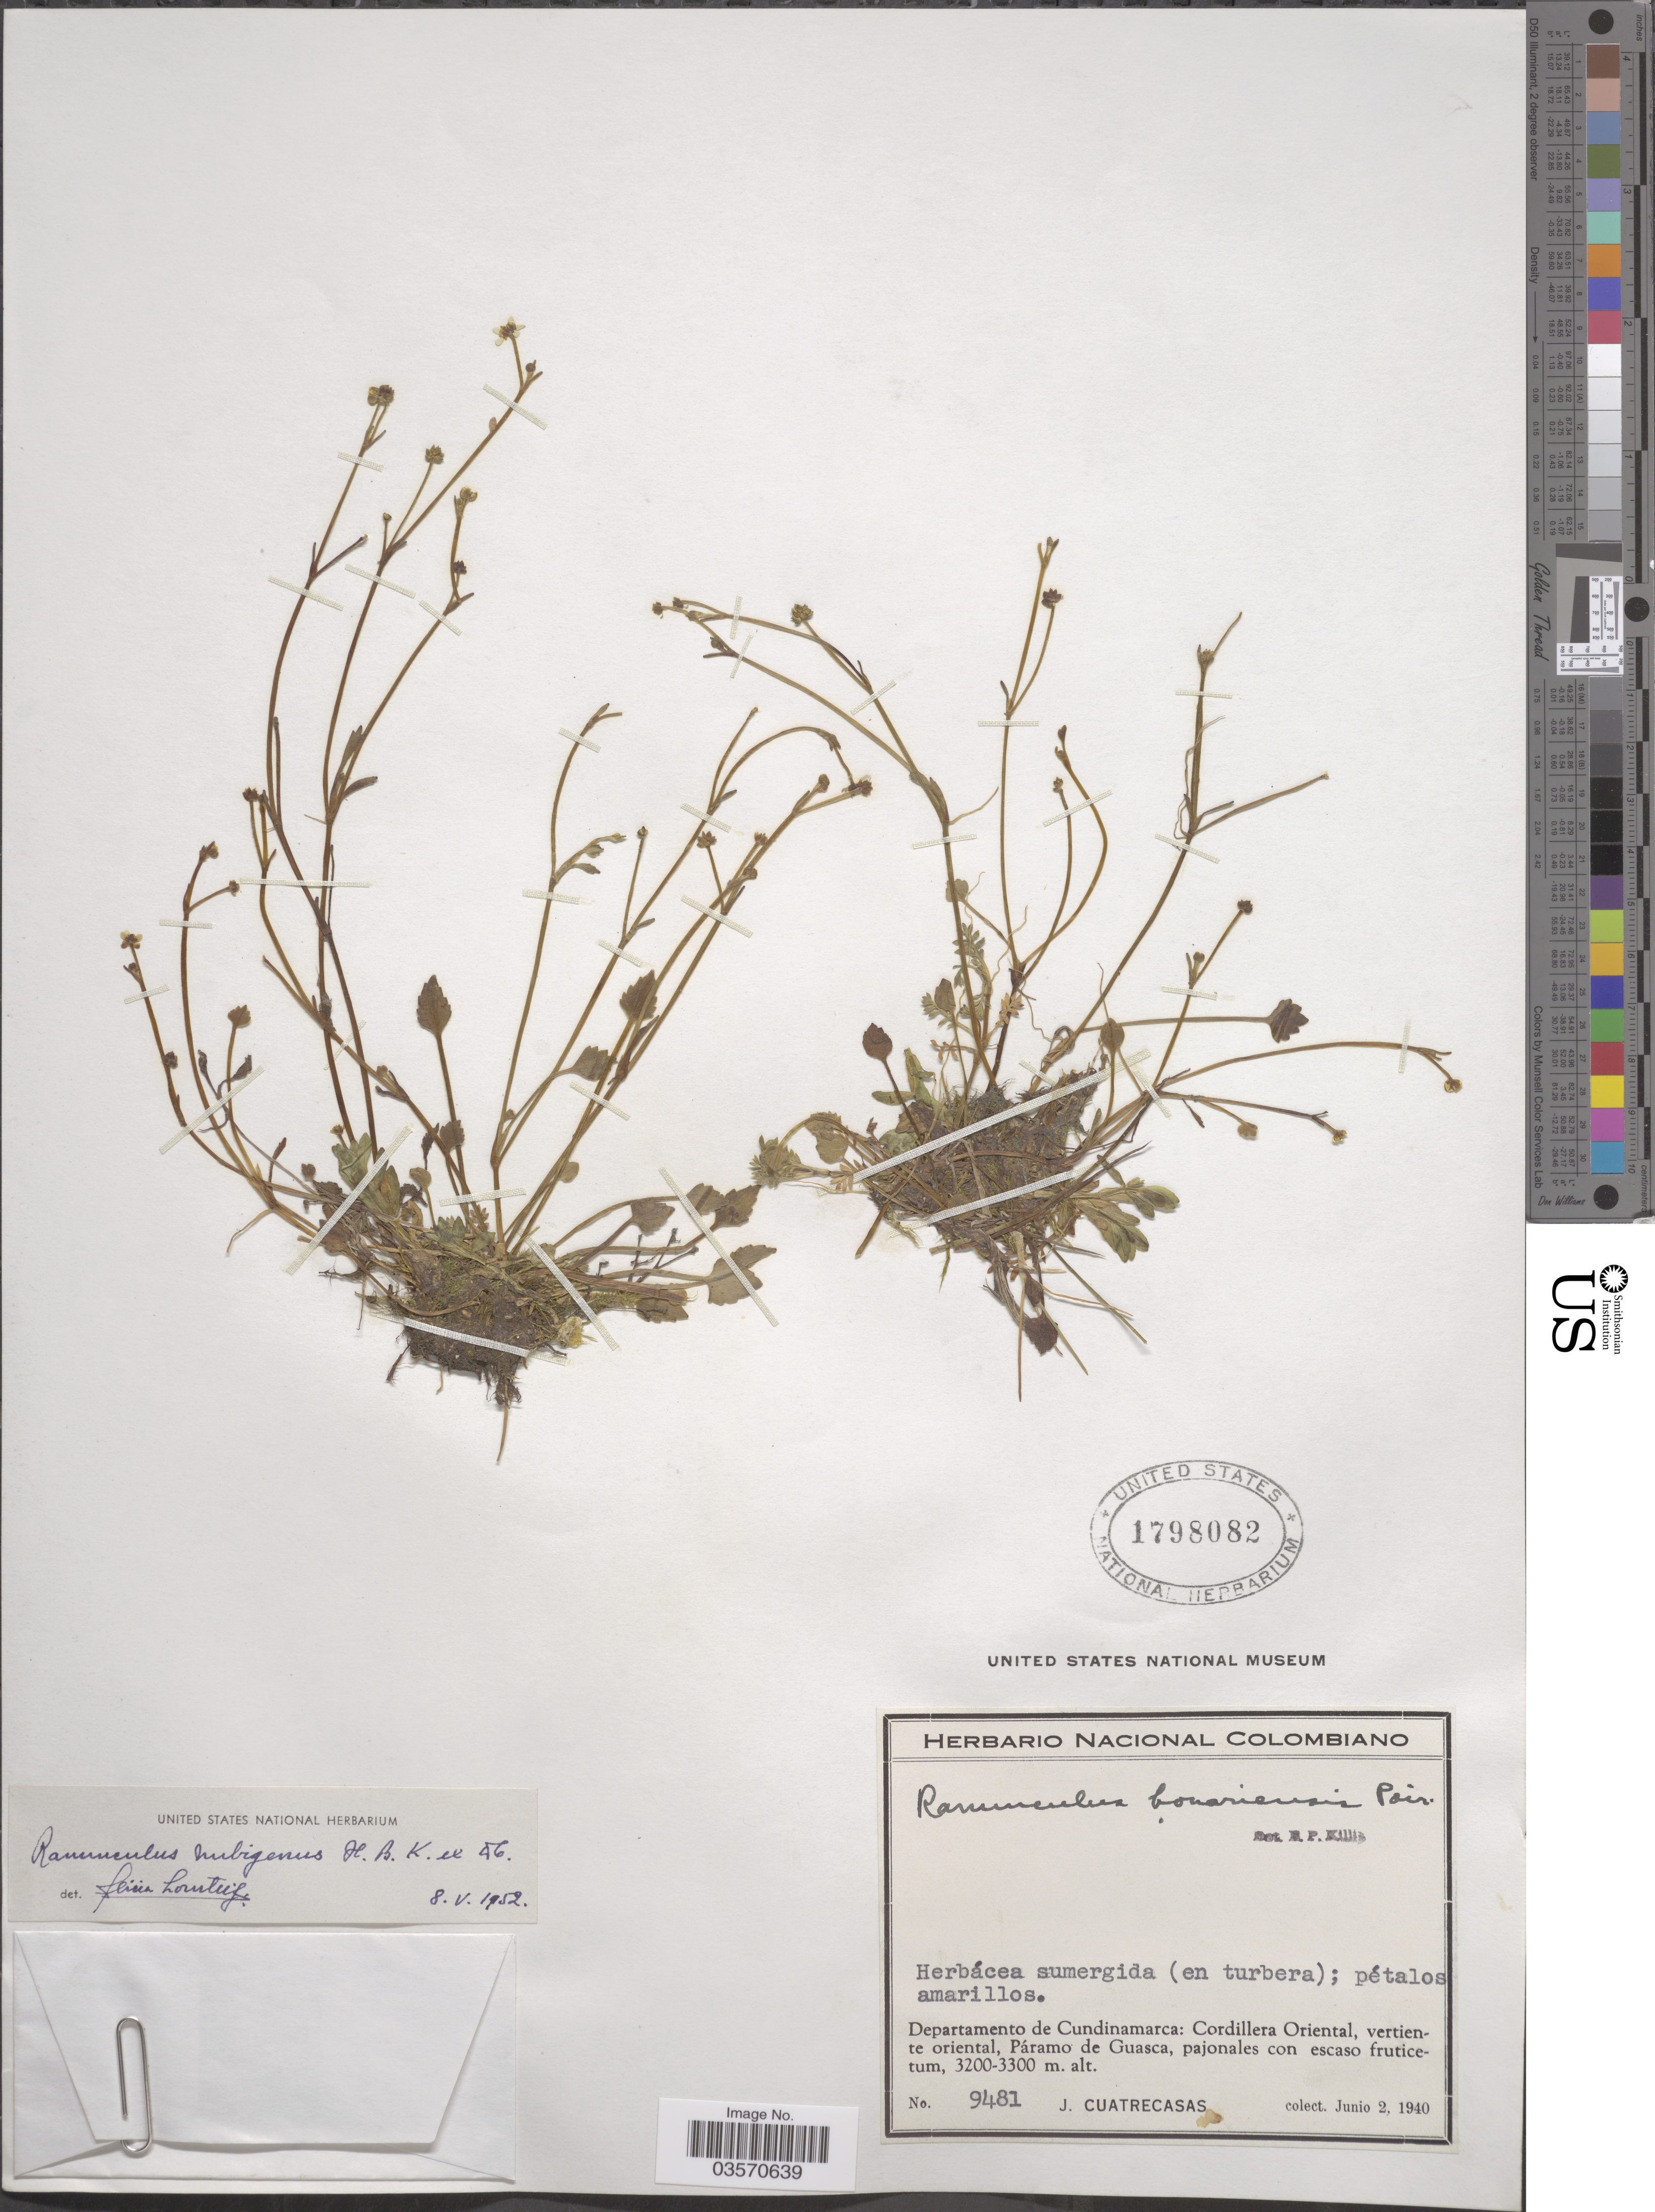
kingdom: Plantae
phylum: Tracheophyta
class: Magnoliopsida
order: Ranunculales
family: Ranunculaceae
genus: Ranunculus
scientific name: Ranunculus nubigenus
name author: Humb. et al. ex DC.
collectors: J. Cuatrecasas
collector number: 9481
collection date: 1940-06-02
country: Colombia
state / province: Cundinamarca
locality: Departamento de Cundinamarca: Cordillera Oriental, vertiente oriental, Páramo de Guasca,.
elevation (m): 3200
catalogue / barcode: US 1798082